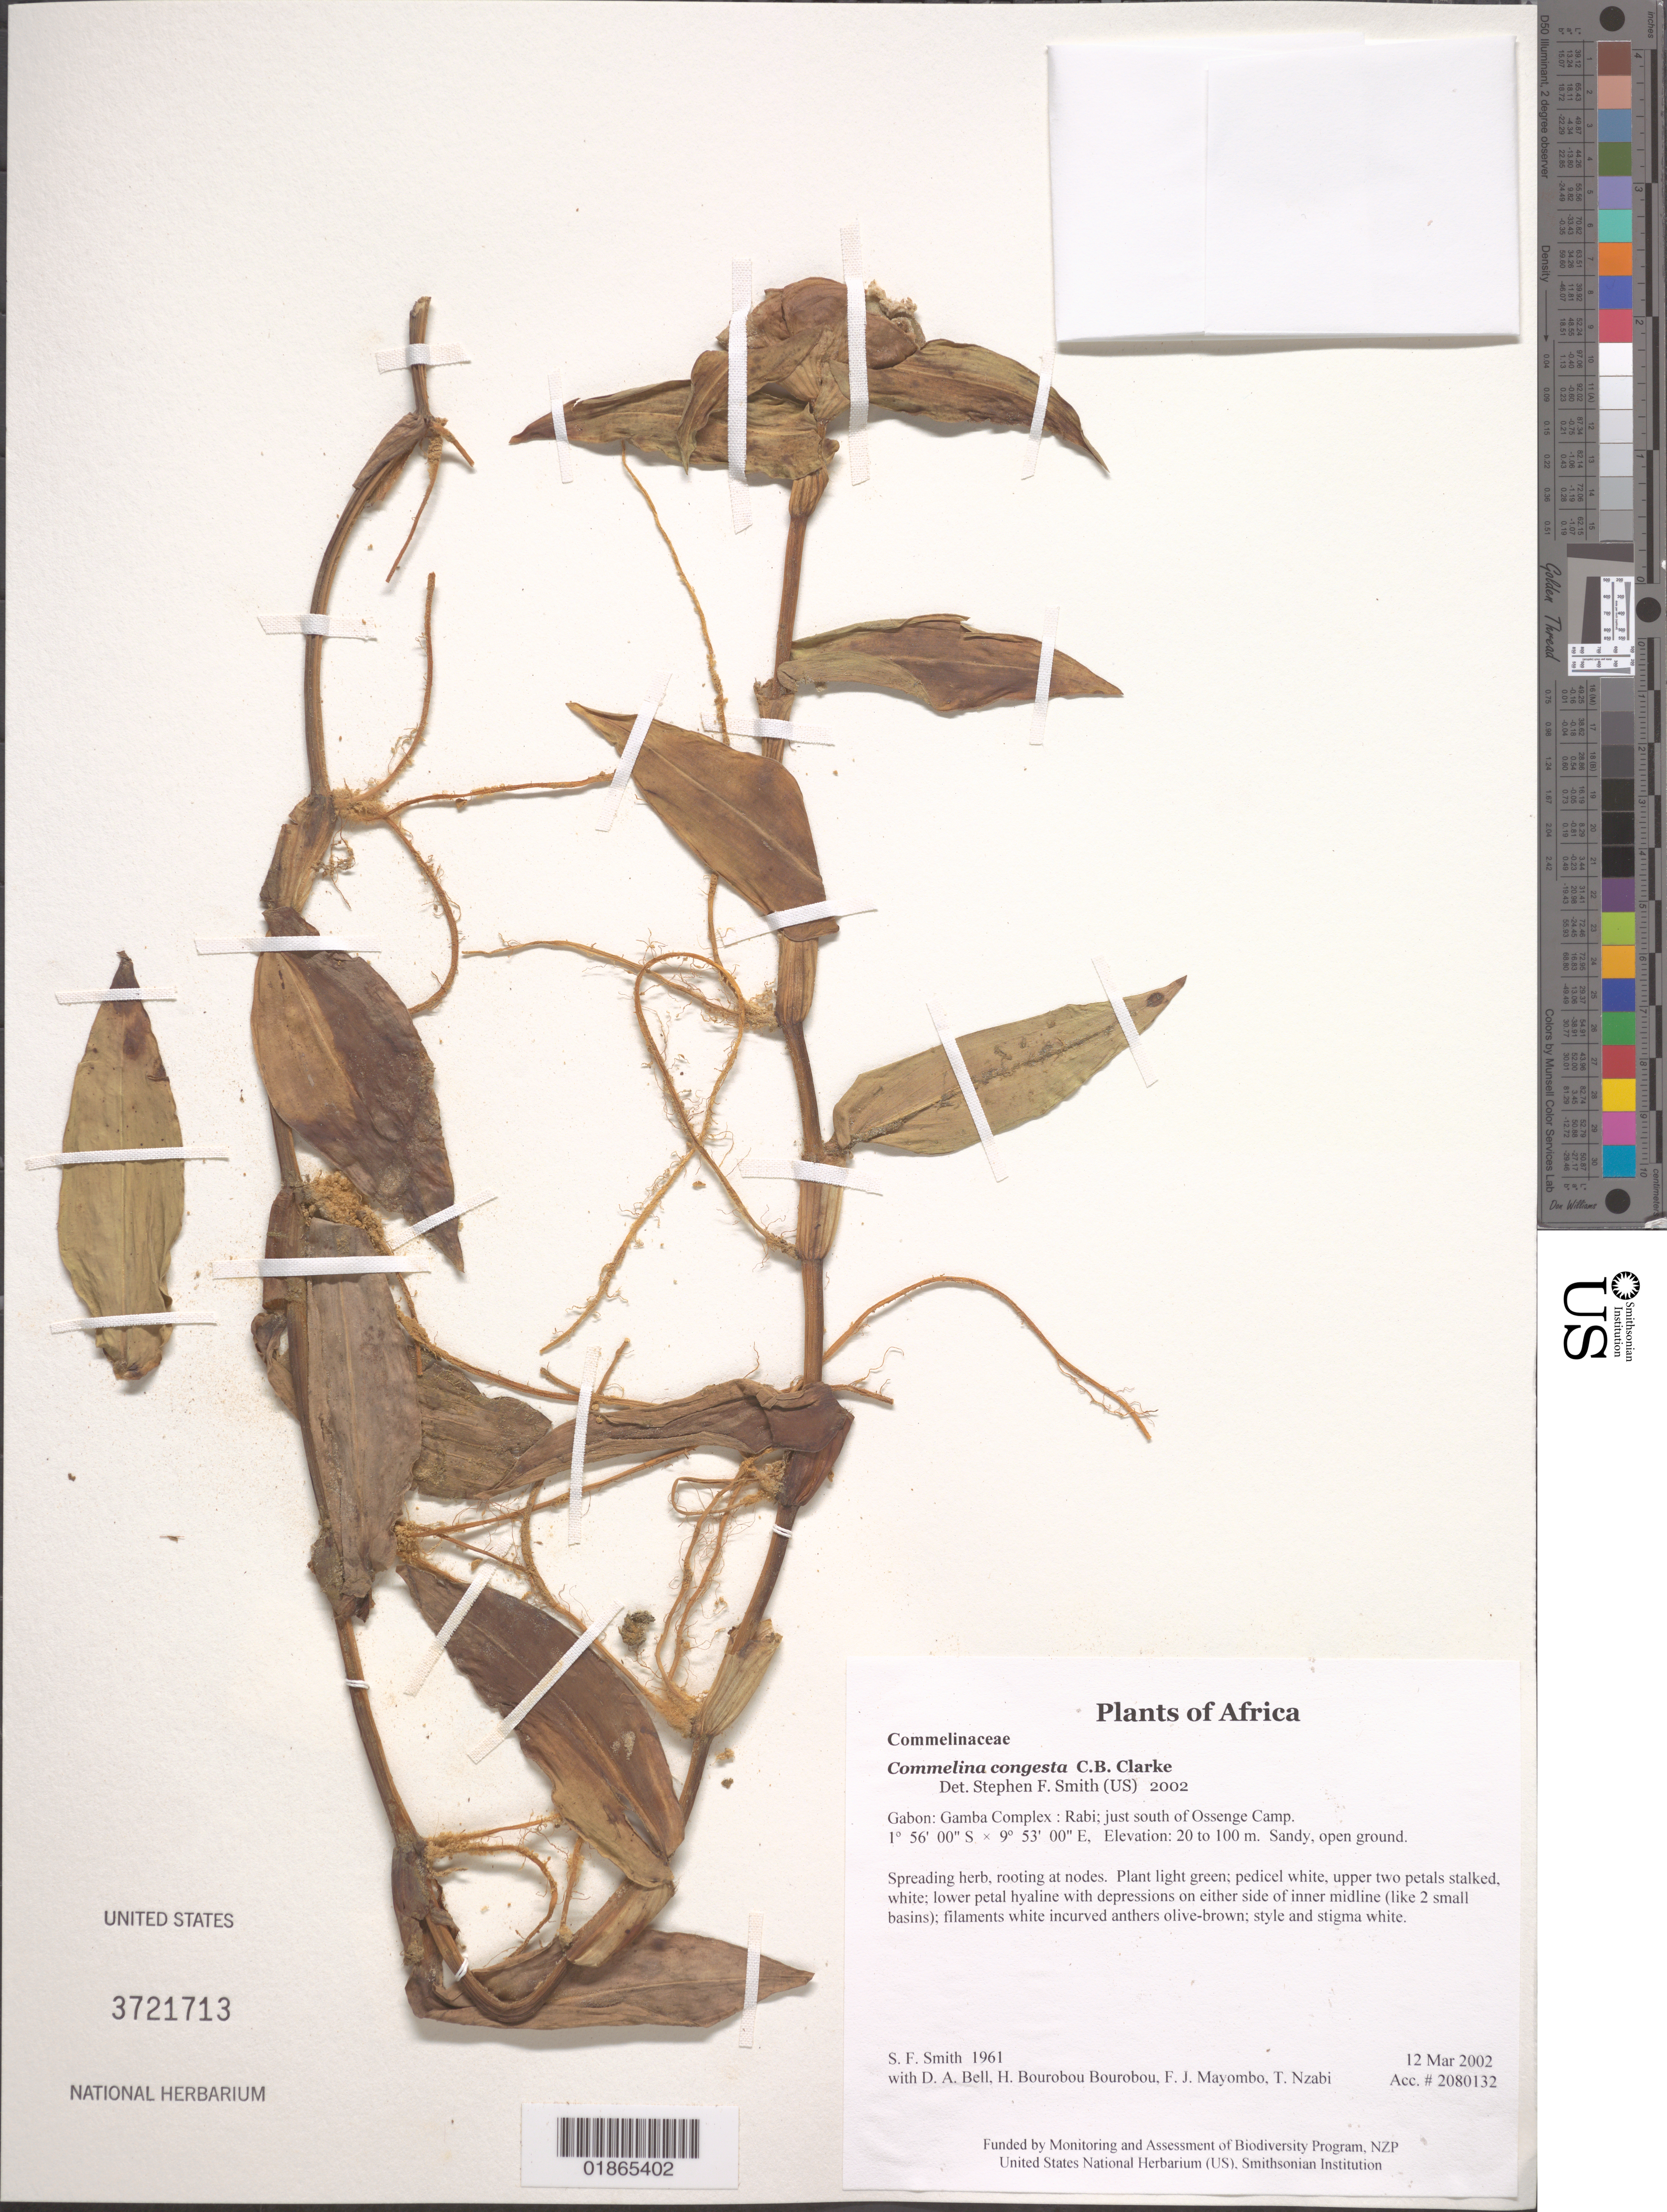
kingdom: Plantae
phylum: Tracheophyta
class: Liliopsida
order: Commelinales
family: Commelinaceae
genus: Commelina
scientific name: Commelina congesta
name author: C.B. Clarke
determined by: Smith, Stephen F., (US), NMNH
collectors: S.F. Smith, D. A. Bell, H. Bourobou Bourobou & F. J. Mayombo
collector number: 1961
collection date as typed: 12 Mar 2002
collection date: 2002-03-12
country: Gabon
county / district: Gamba Complex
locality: Rabi; just south of Ossenge Camp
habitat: Sandy, open ground.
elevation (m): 20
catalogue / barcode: US 3721713